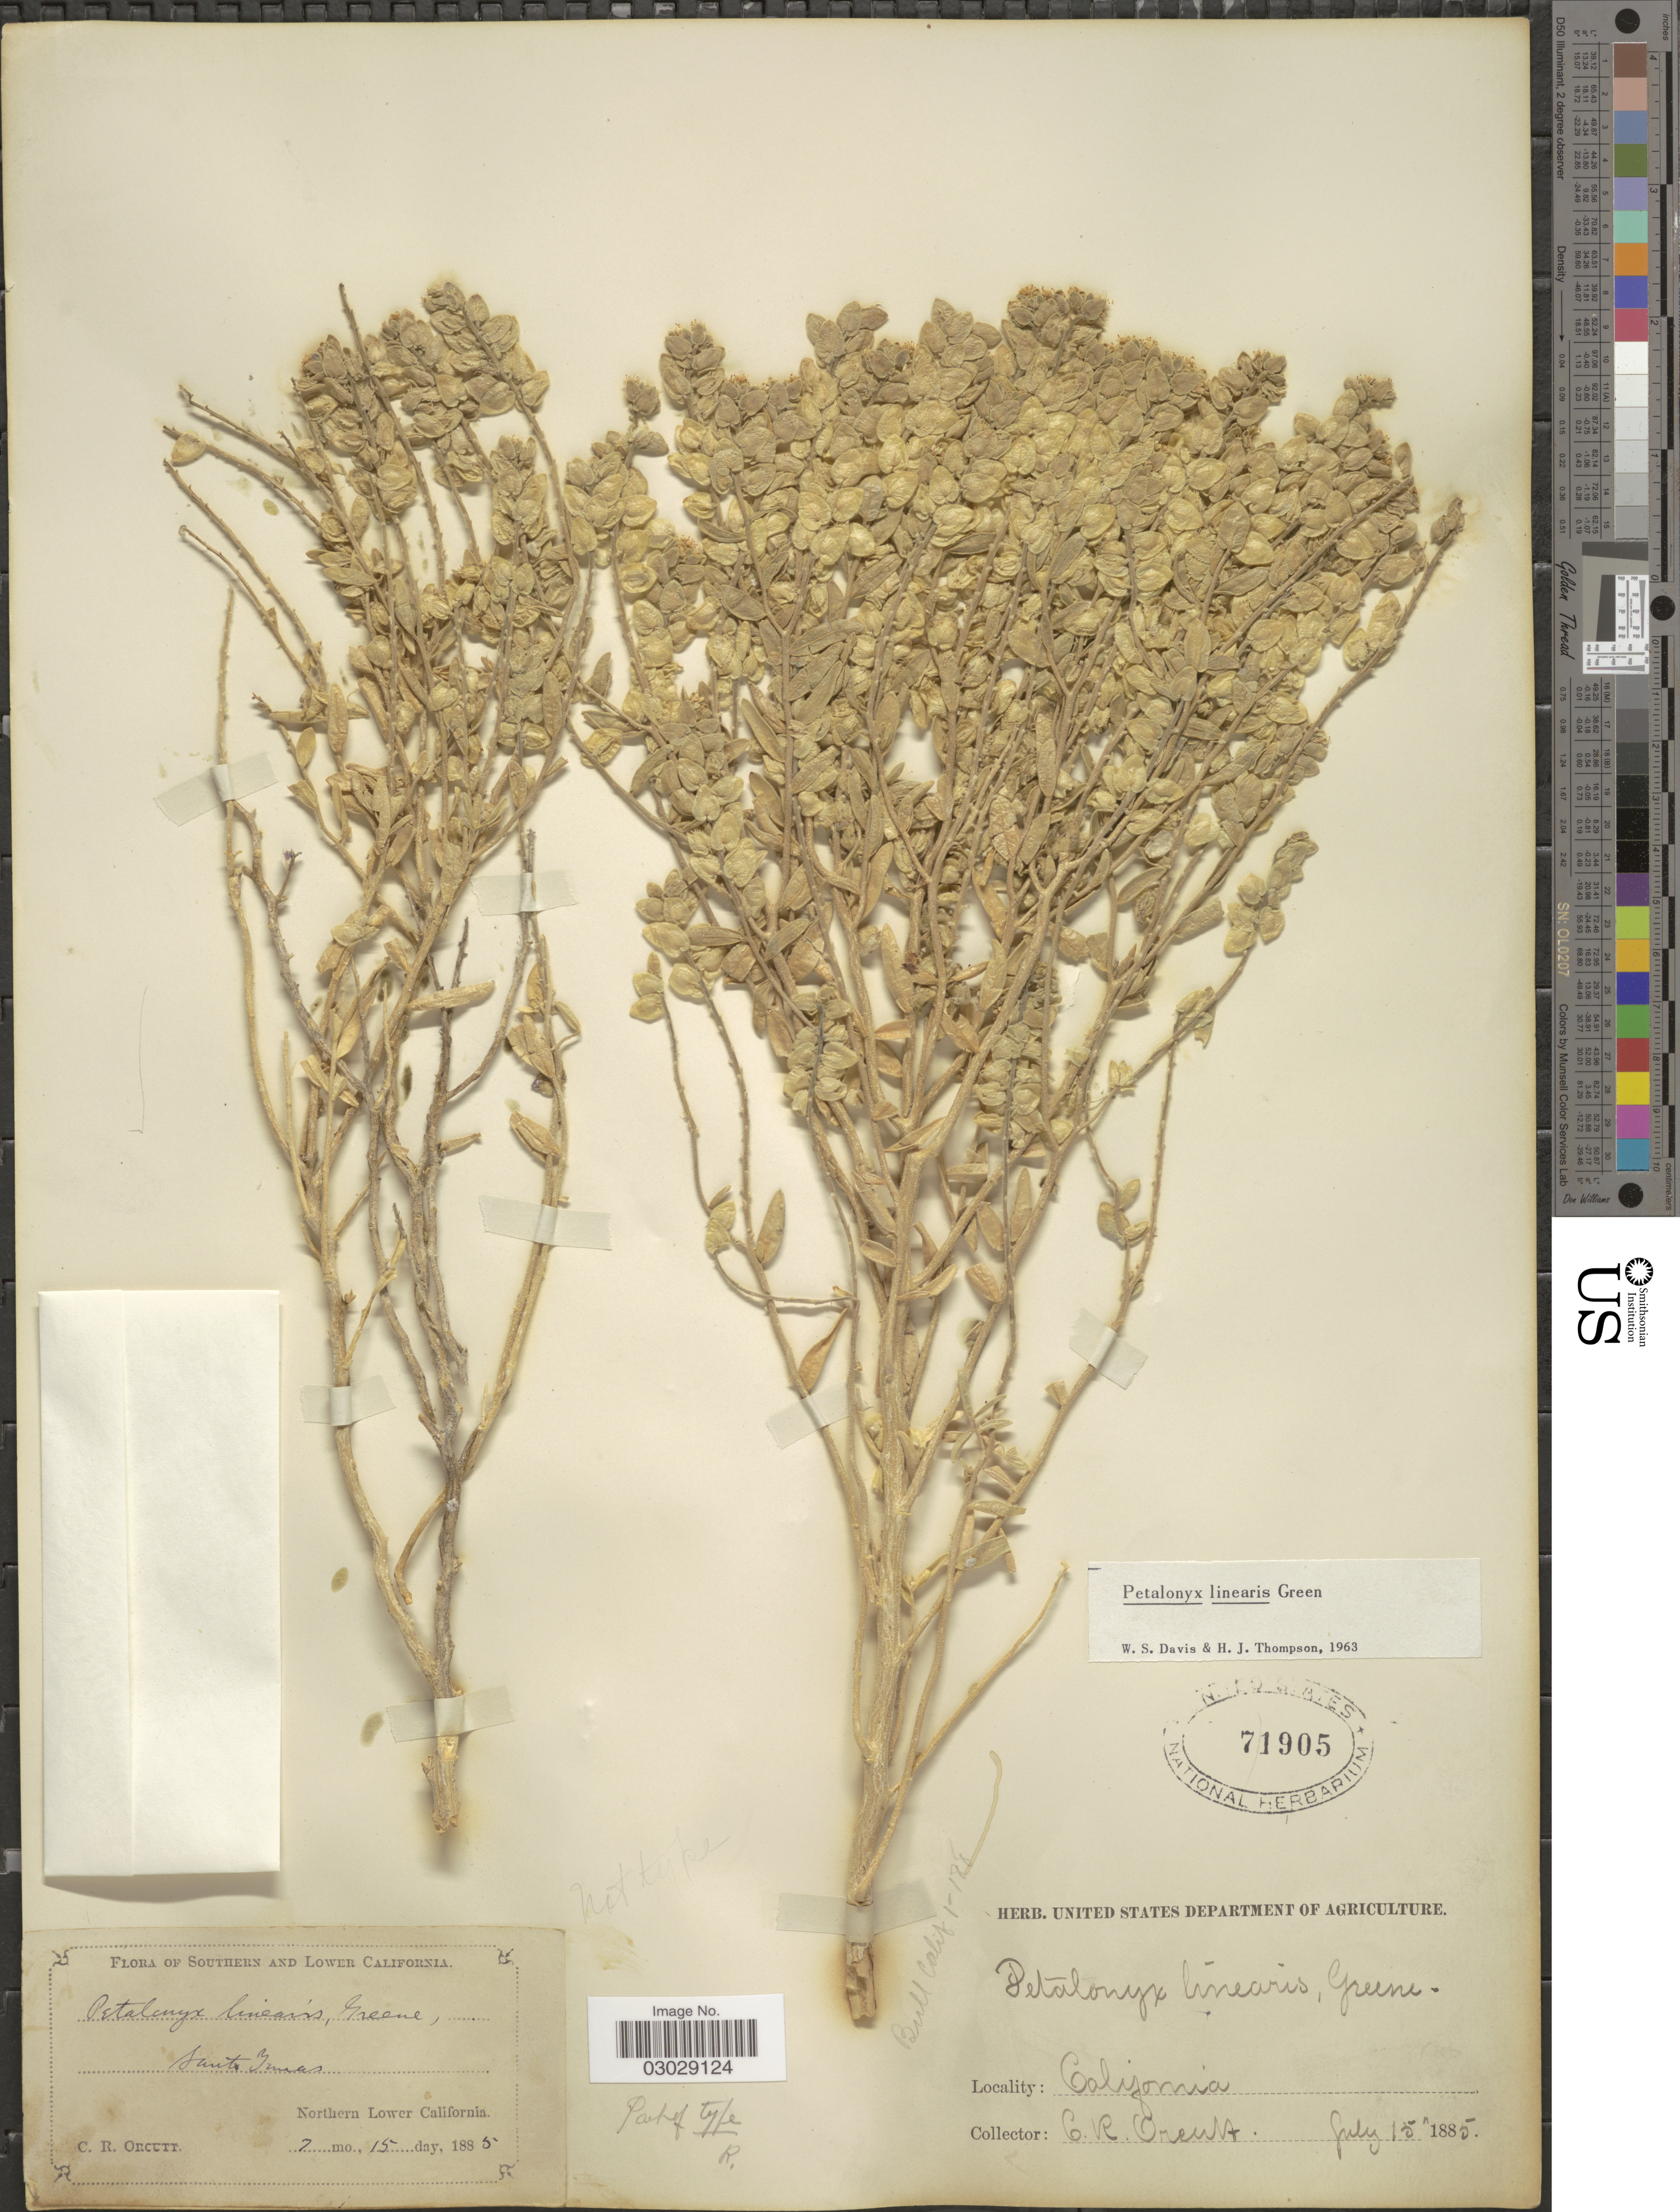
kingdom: Plantae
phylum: Tracheophyta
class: Magnoliopsida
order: Cornales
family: Loasaceae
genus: Petalonyx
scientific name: Petalonyx linearis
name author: Green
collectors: C. R. Orcutt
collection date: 1885-07-15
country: Mexico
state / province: Baja California Norte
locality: Southern and Lower California. Santo Tomas. Northern Lower California. California.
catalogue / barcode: US 71905